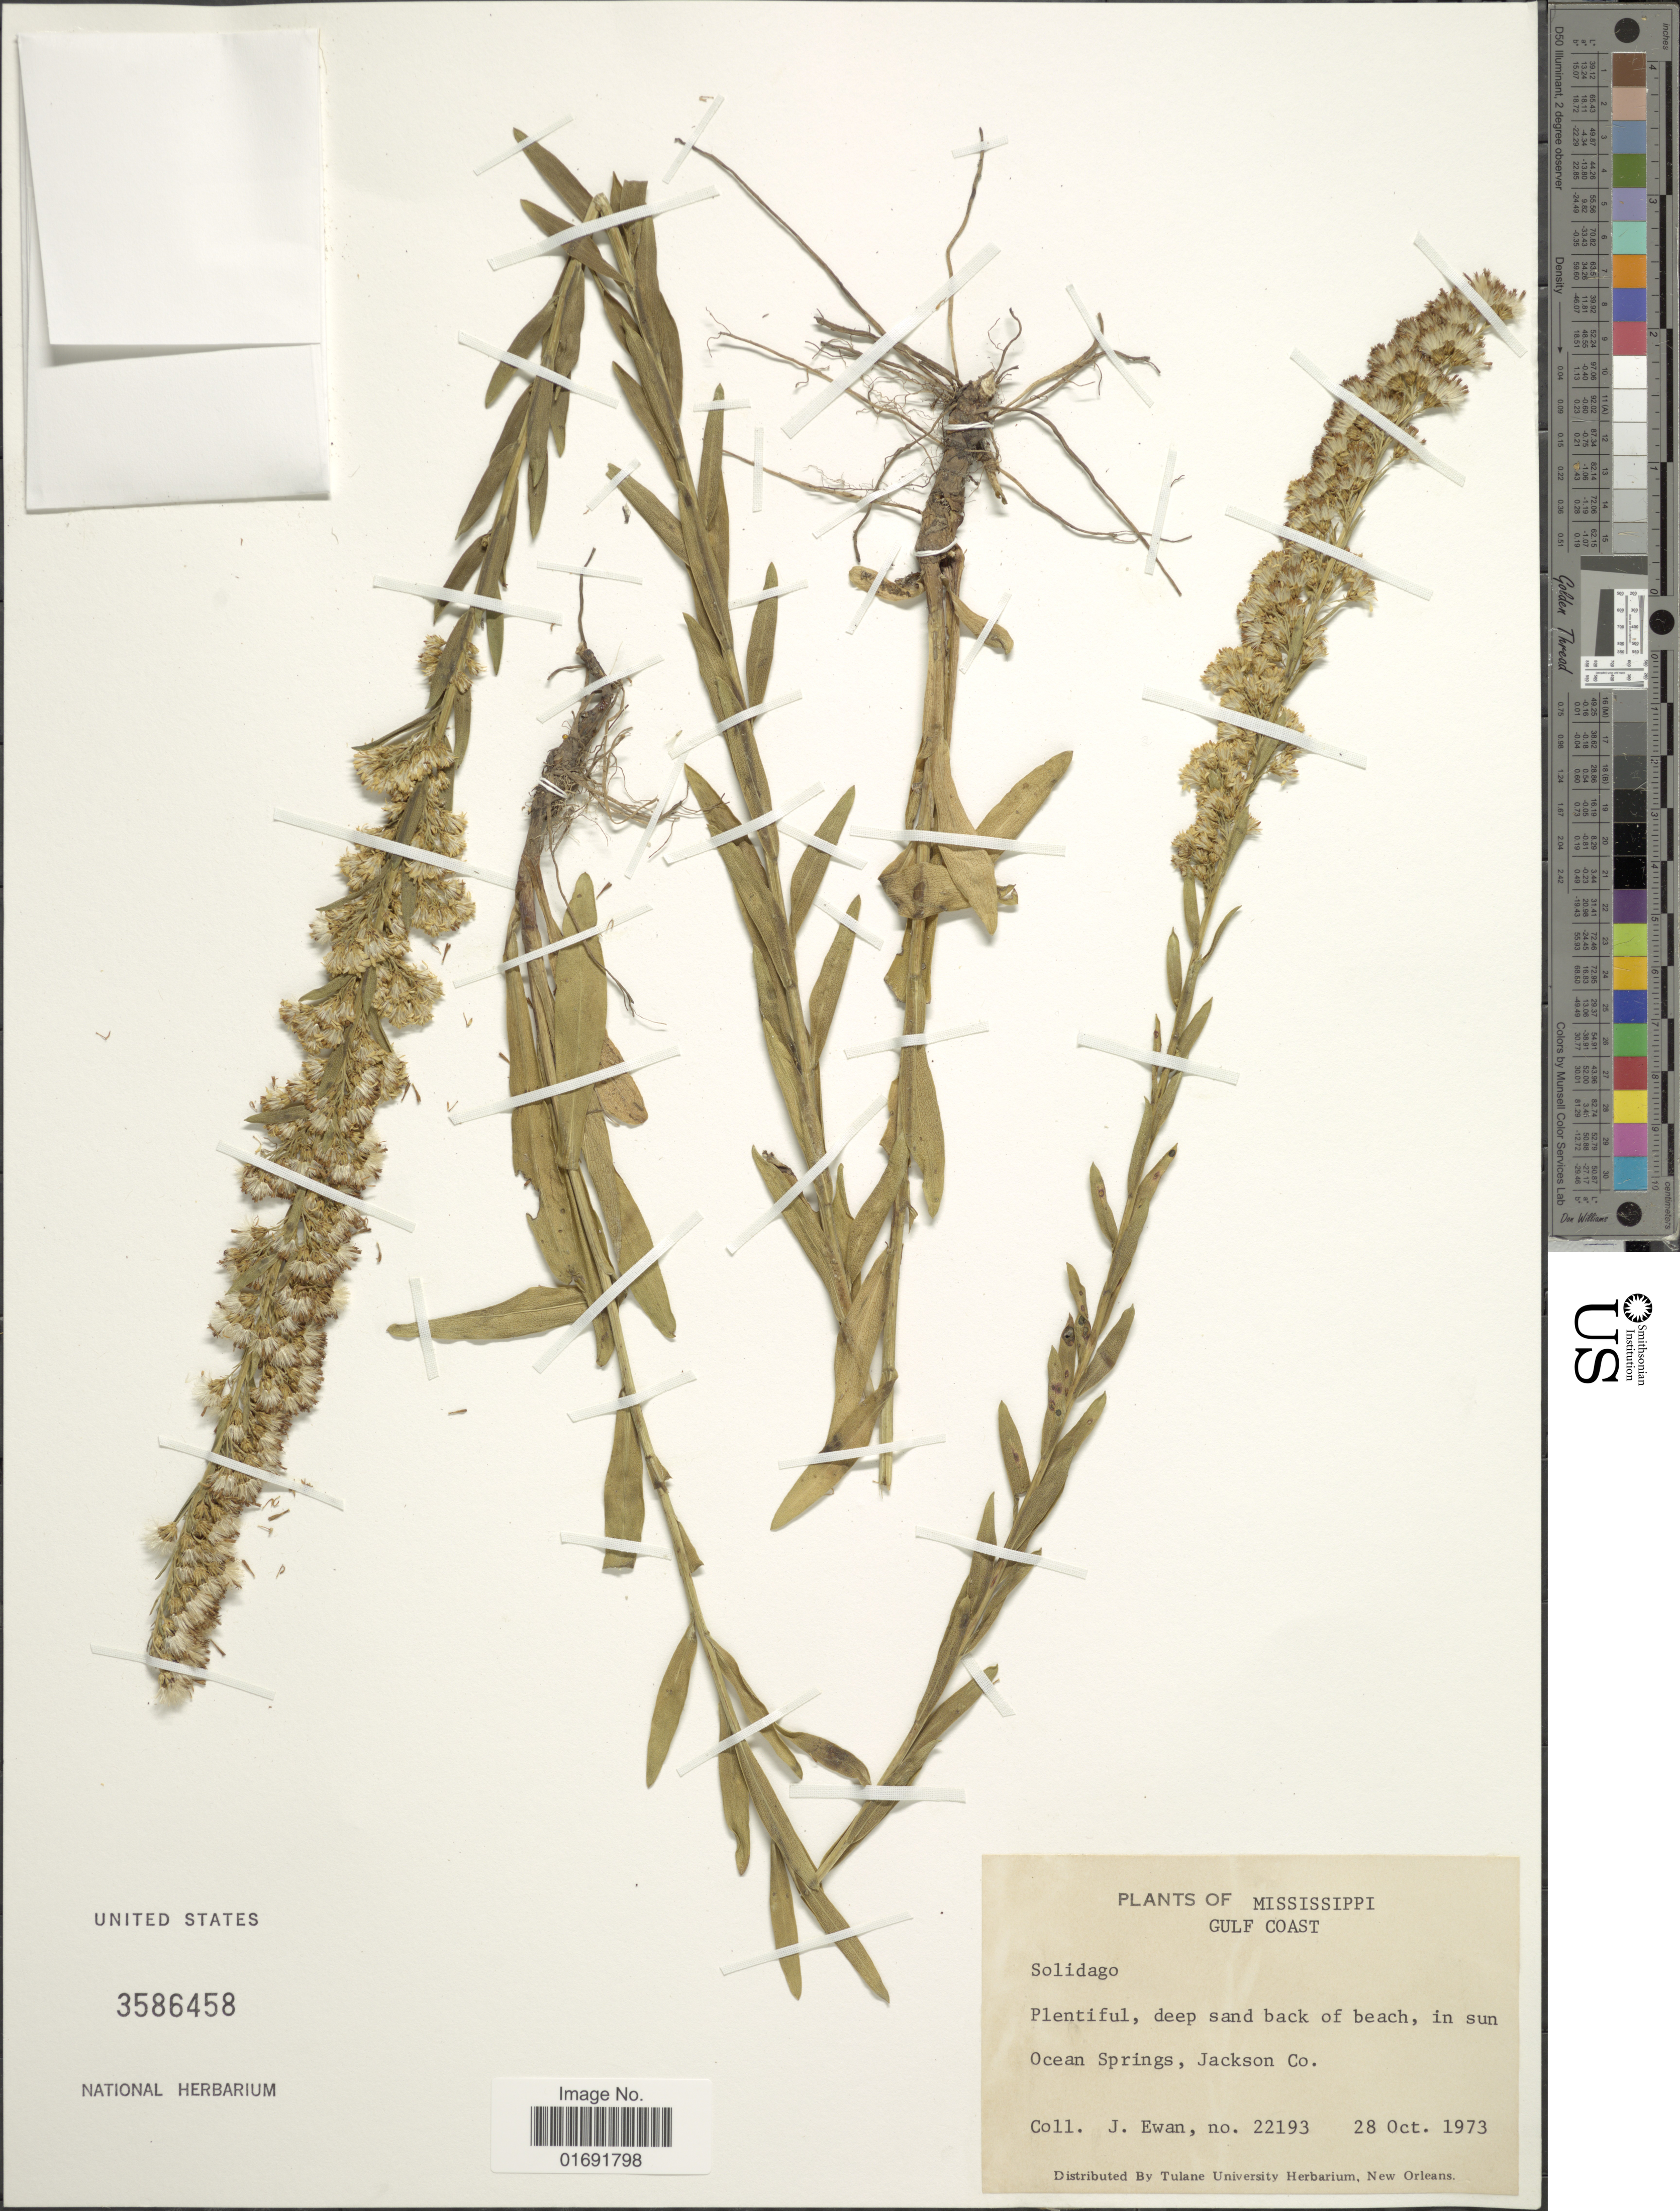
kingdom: Plantae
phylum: Tracheophyta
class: Magnoliopsida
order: Asterales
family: Asteraceae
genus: Solidago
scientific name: Solidago sp.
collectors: J. A. Ewan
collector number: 22193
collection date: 1973-10-28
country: United States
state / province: Mississippi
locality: Gulf Coast, Ocean Springs, Jackson Co.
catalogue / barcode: US 3586458